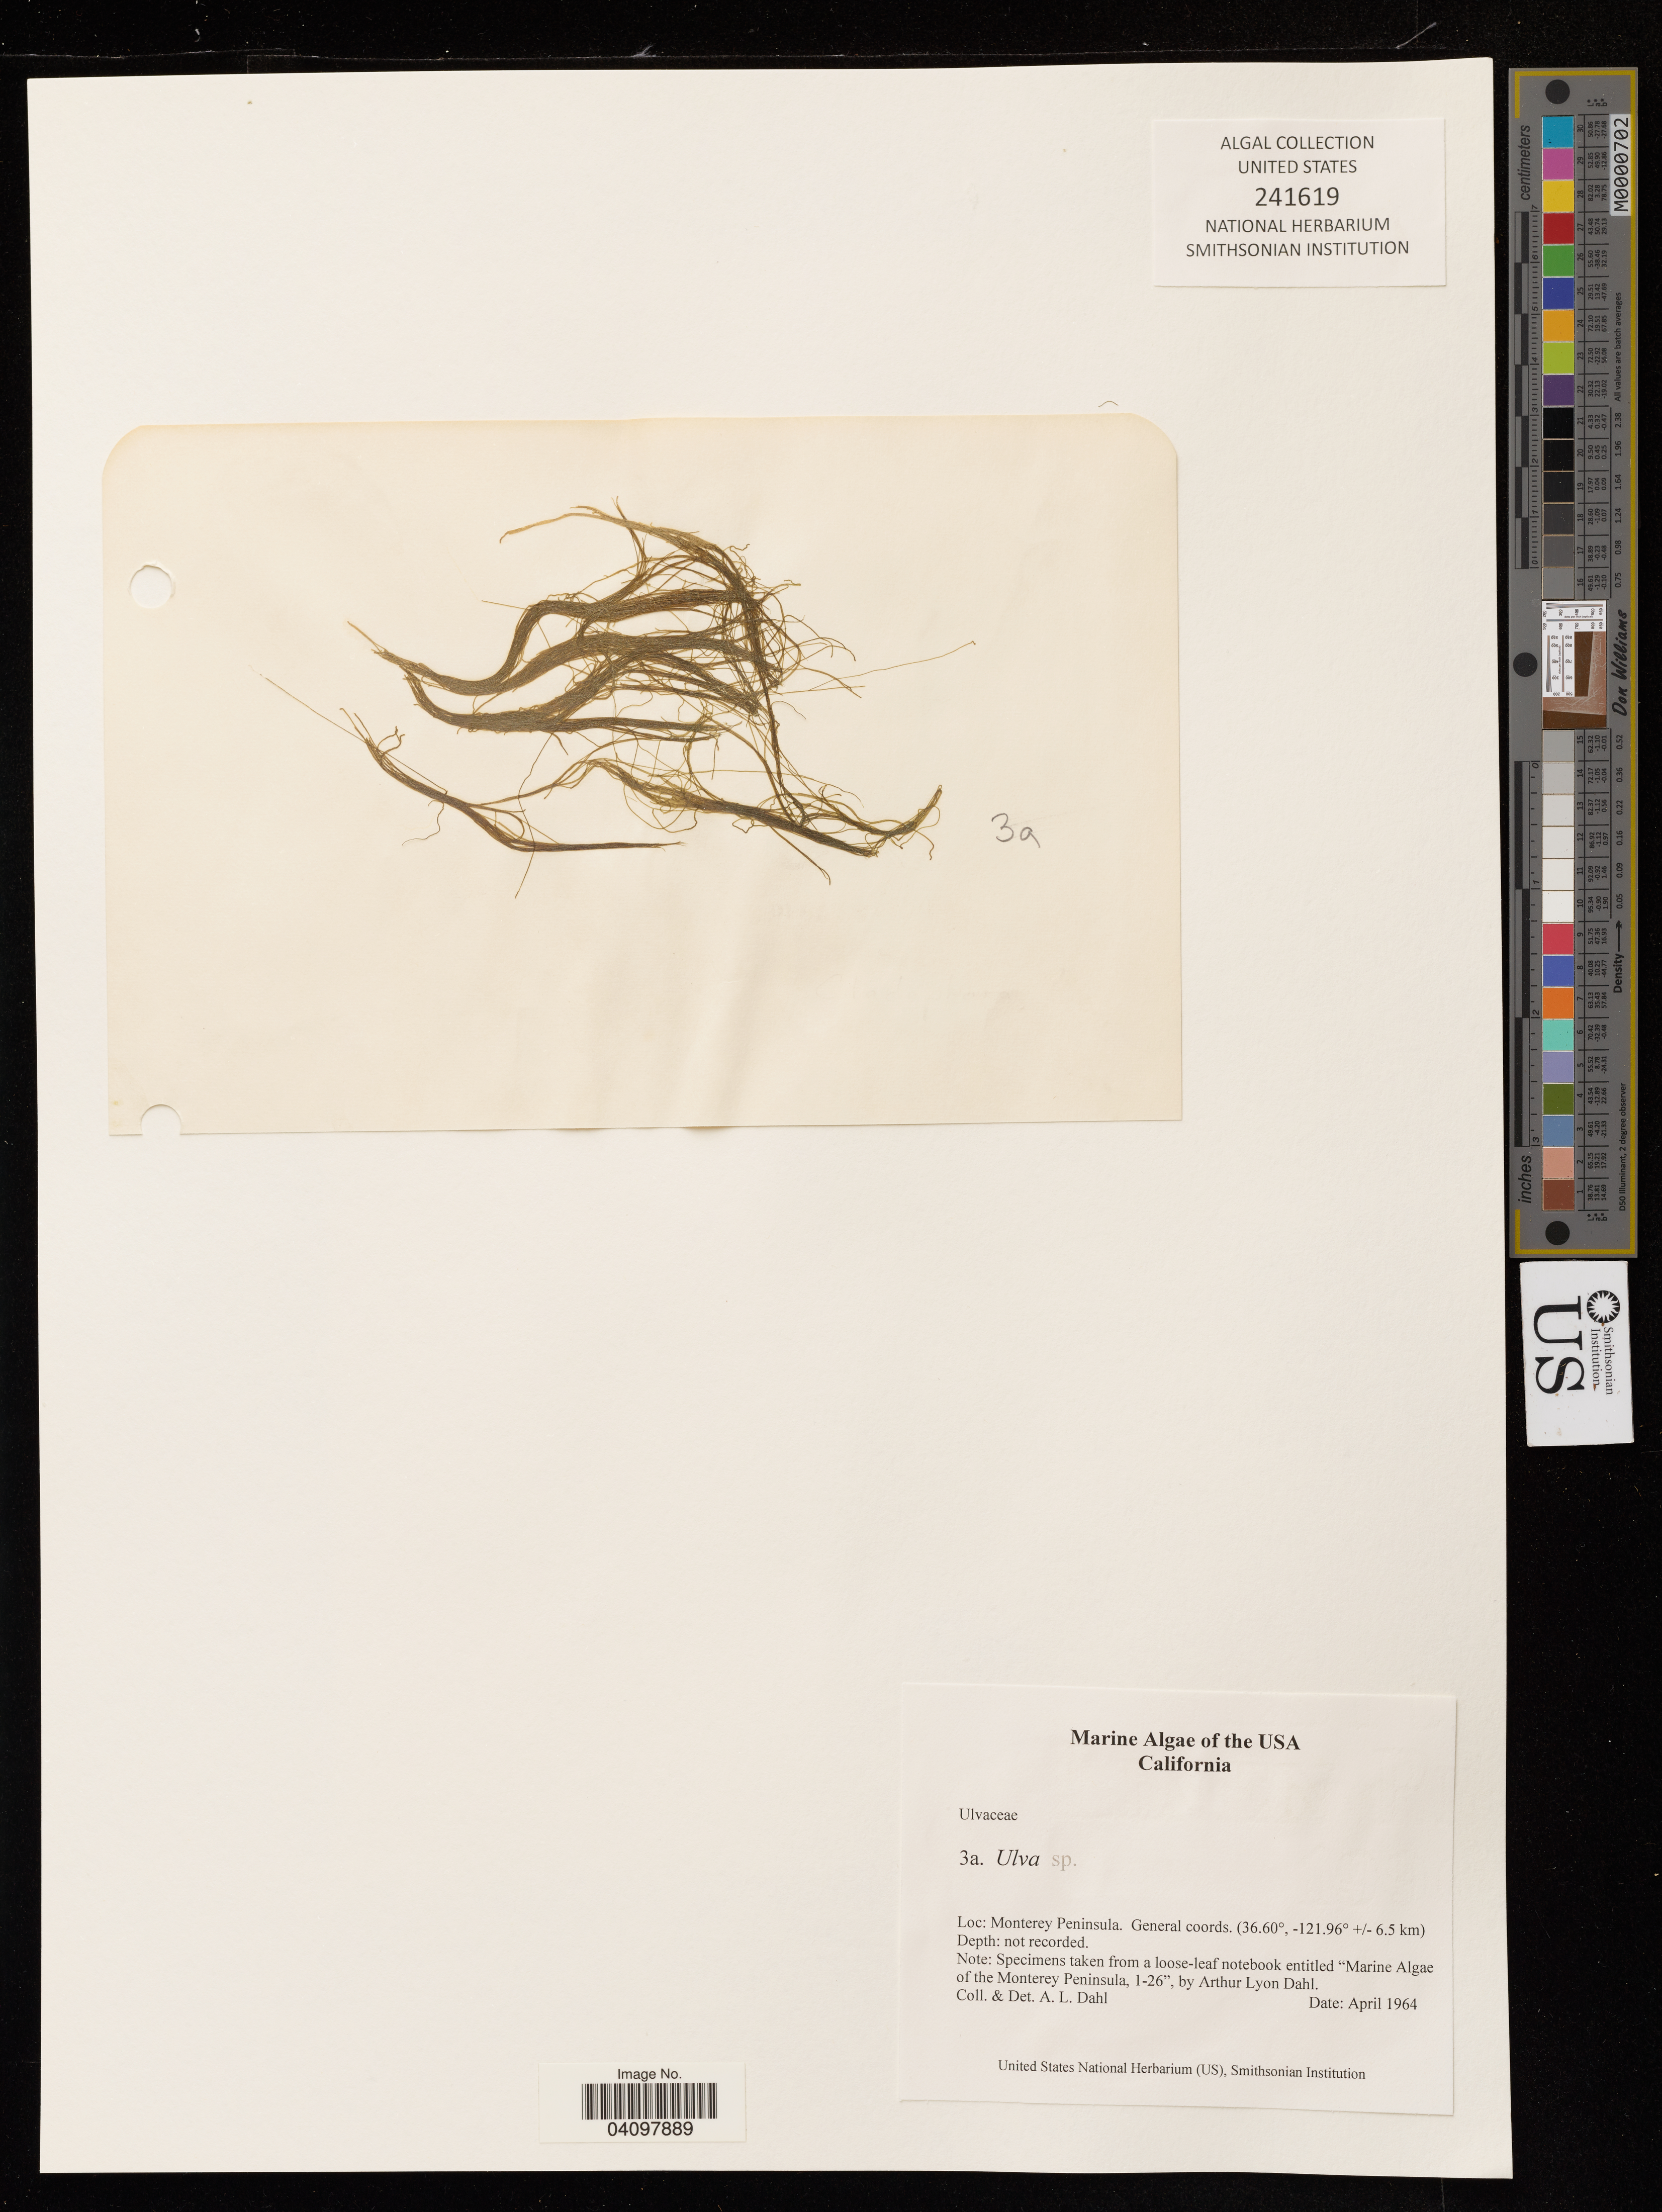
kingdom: Plantae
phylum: Chlorophyta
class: Ulvophyceae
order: Ulvales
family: Ulvaceae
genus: Ulva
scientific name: Ulva sp.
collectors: A. Dahl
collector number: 3a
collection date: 1964-04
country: United States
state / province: California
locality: Monterey Peninsula.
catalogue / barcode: US 241619